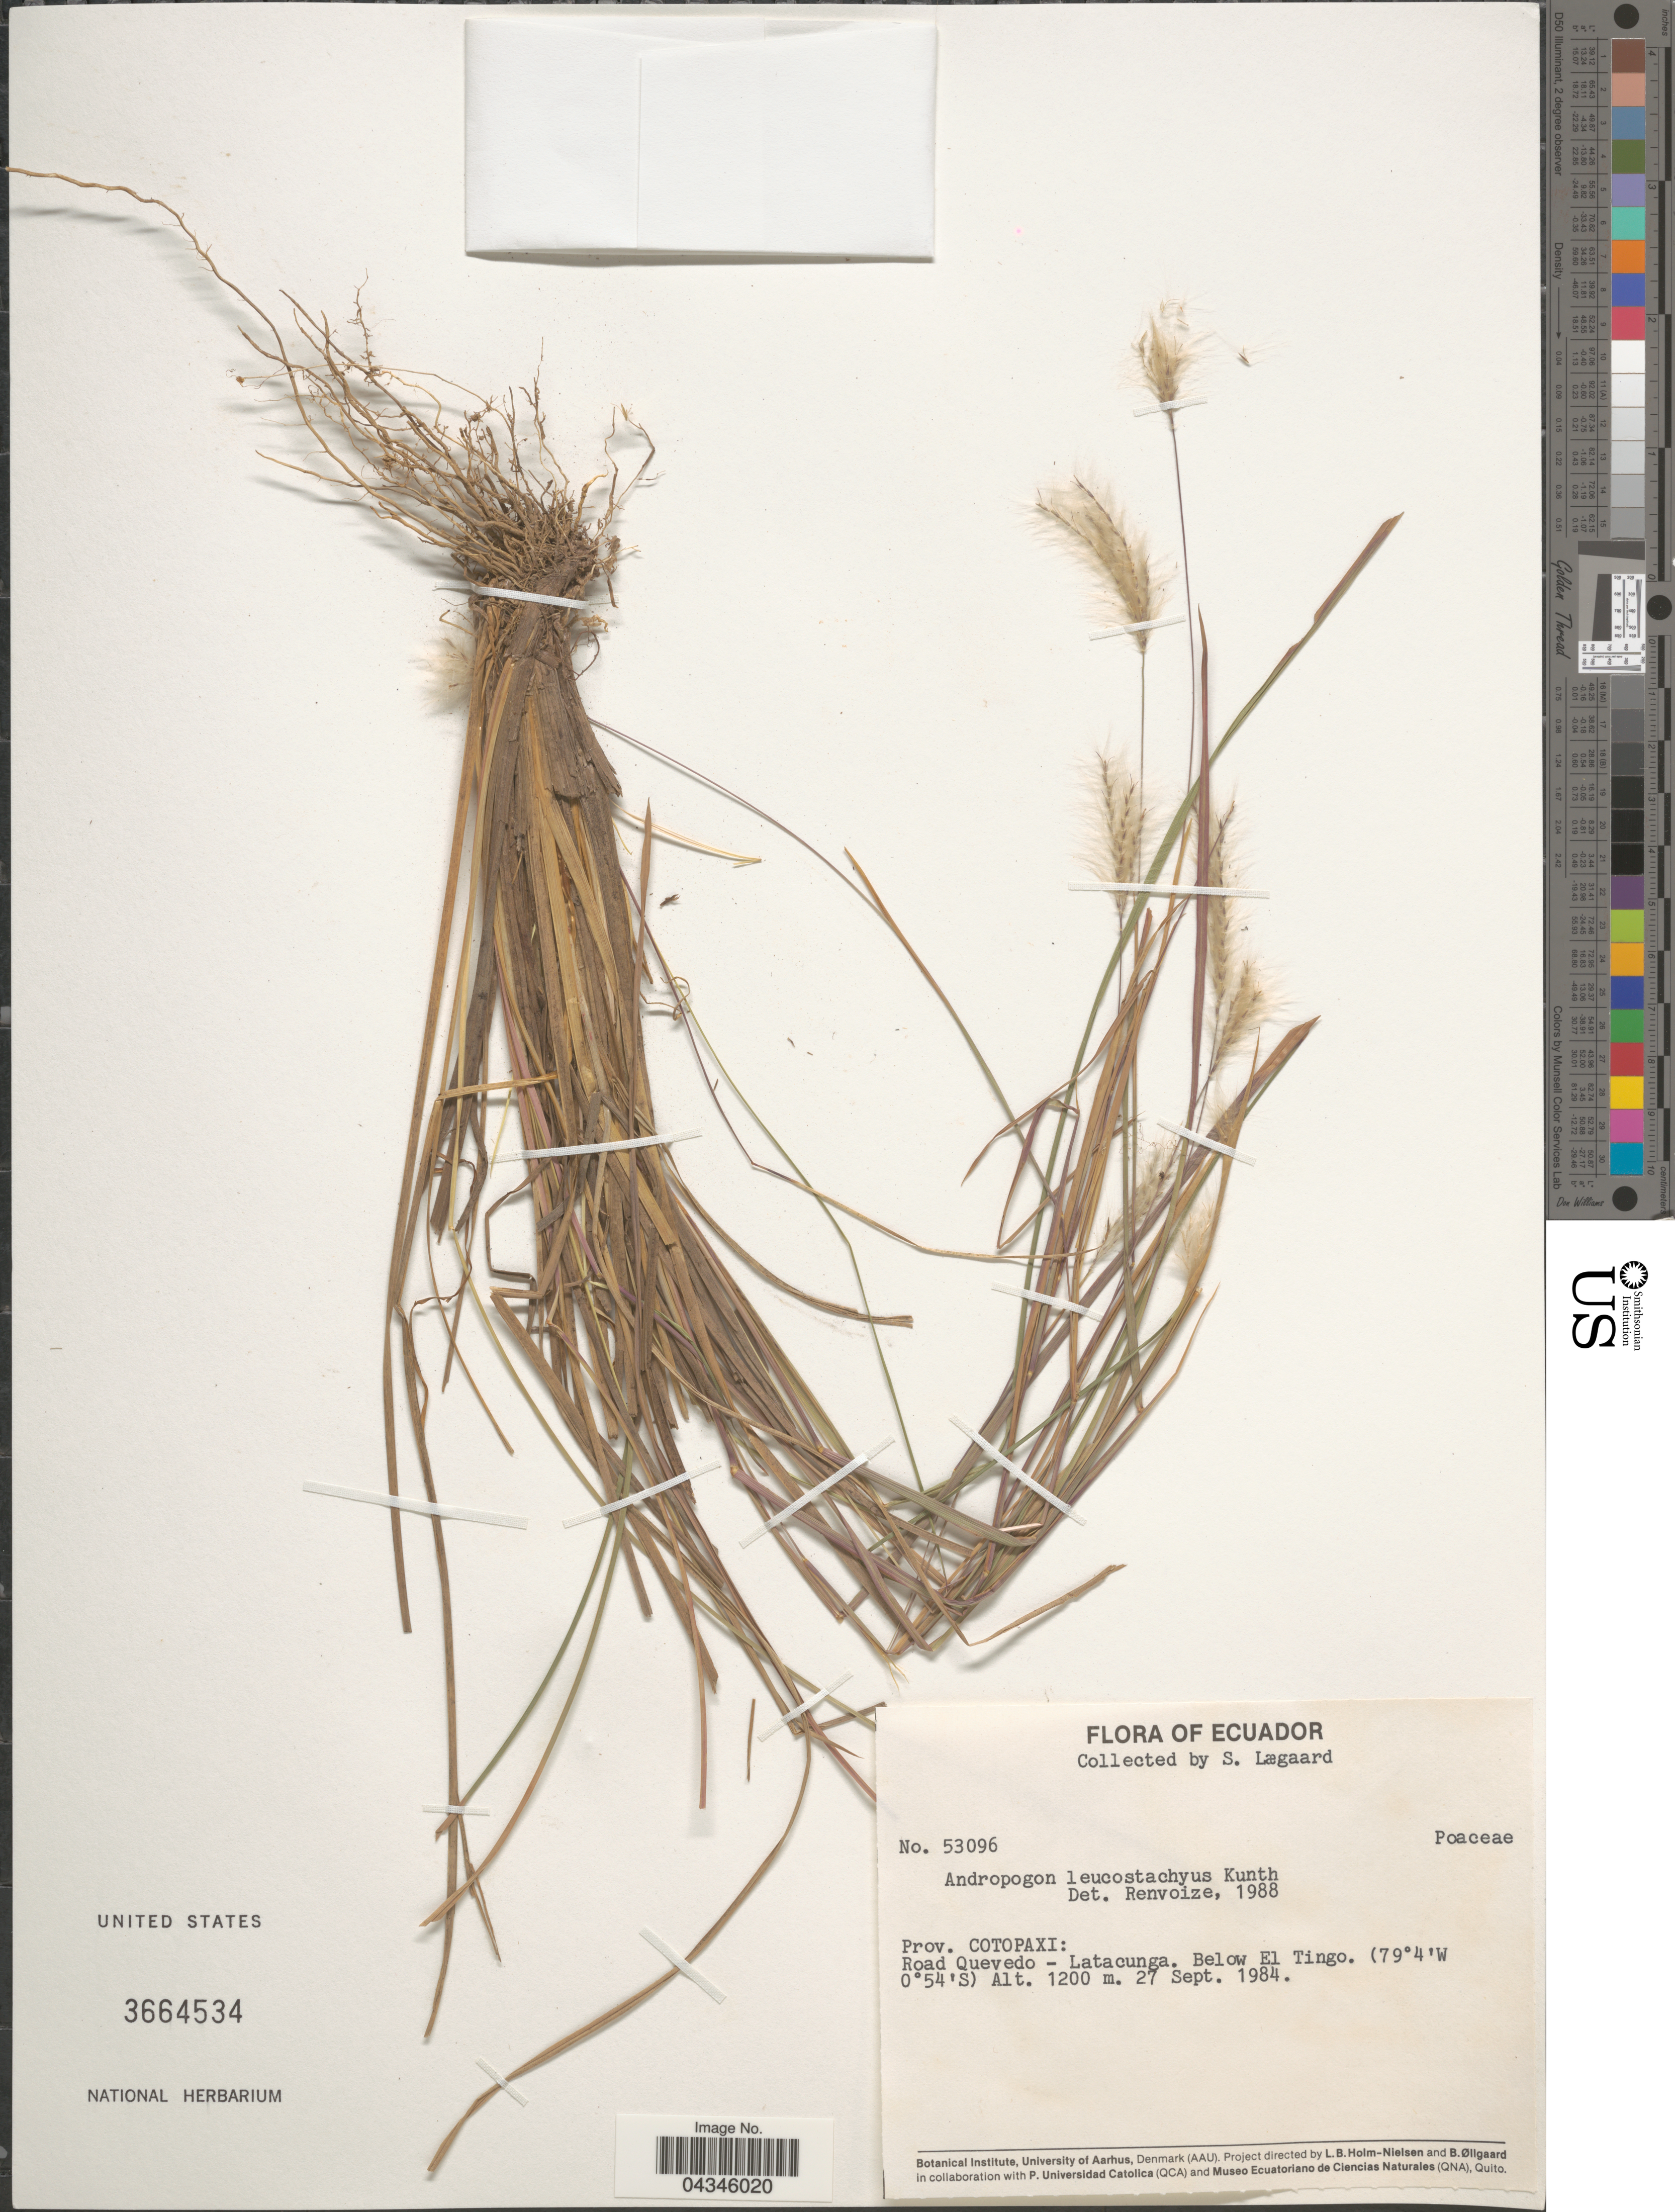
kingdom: Plantae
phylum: Tracheophyta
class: Liliopsida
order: Poales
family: Poaceae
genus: Andropogon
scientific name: Andropogon leucostachyus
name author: Kunth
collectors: S. Lægaard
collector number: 53096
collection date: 1984-09-27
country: Ecuador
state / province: Cotopaxi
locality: Prov. Cotopaxi: Road Quevedo - Latacunga. Below El Tingo.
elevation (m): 1200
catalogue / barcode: US 3664534